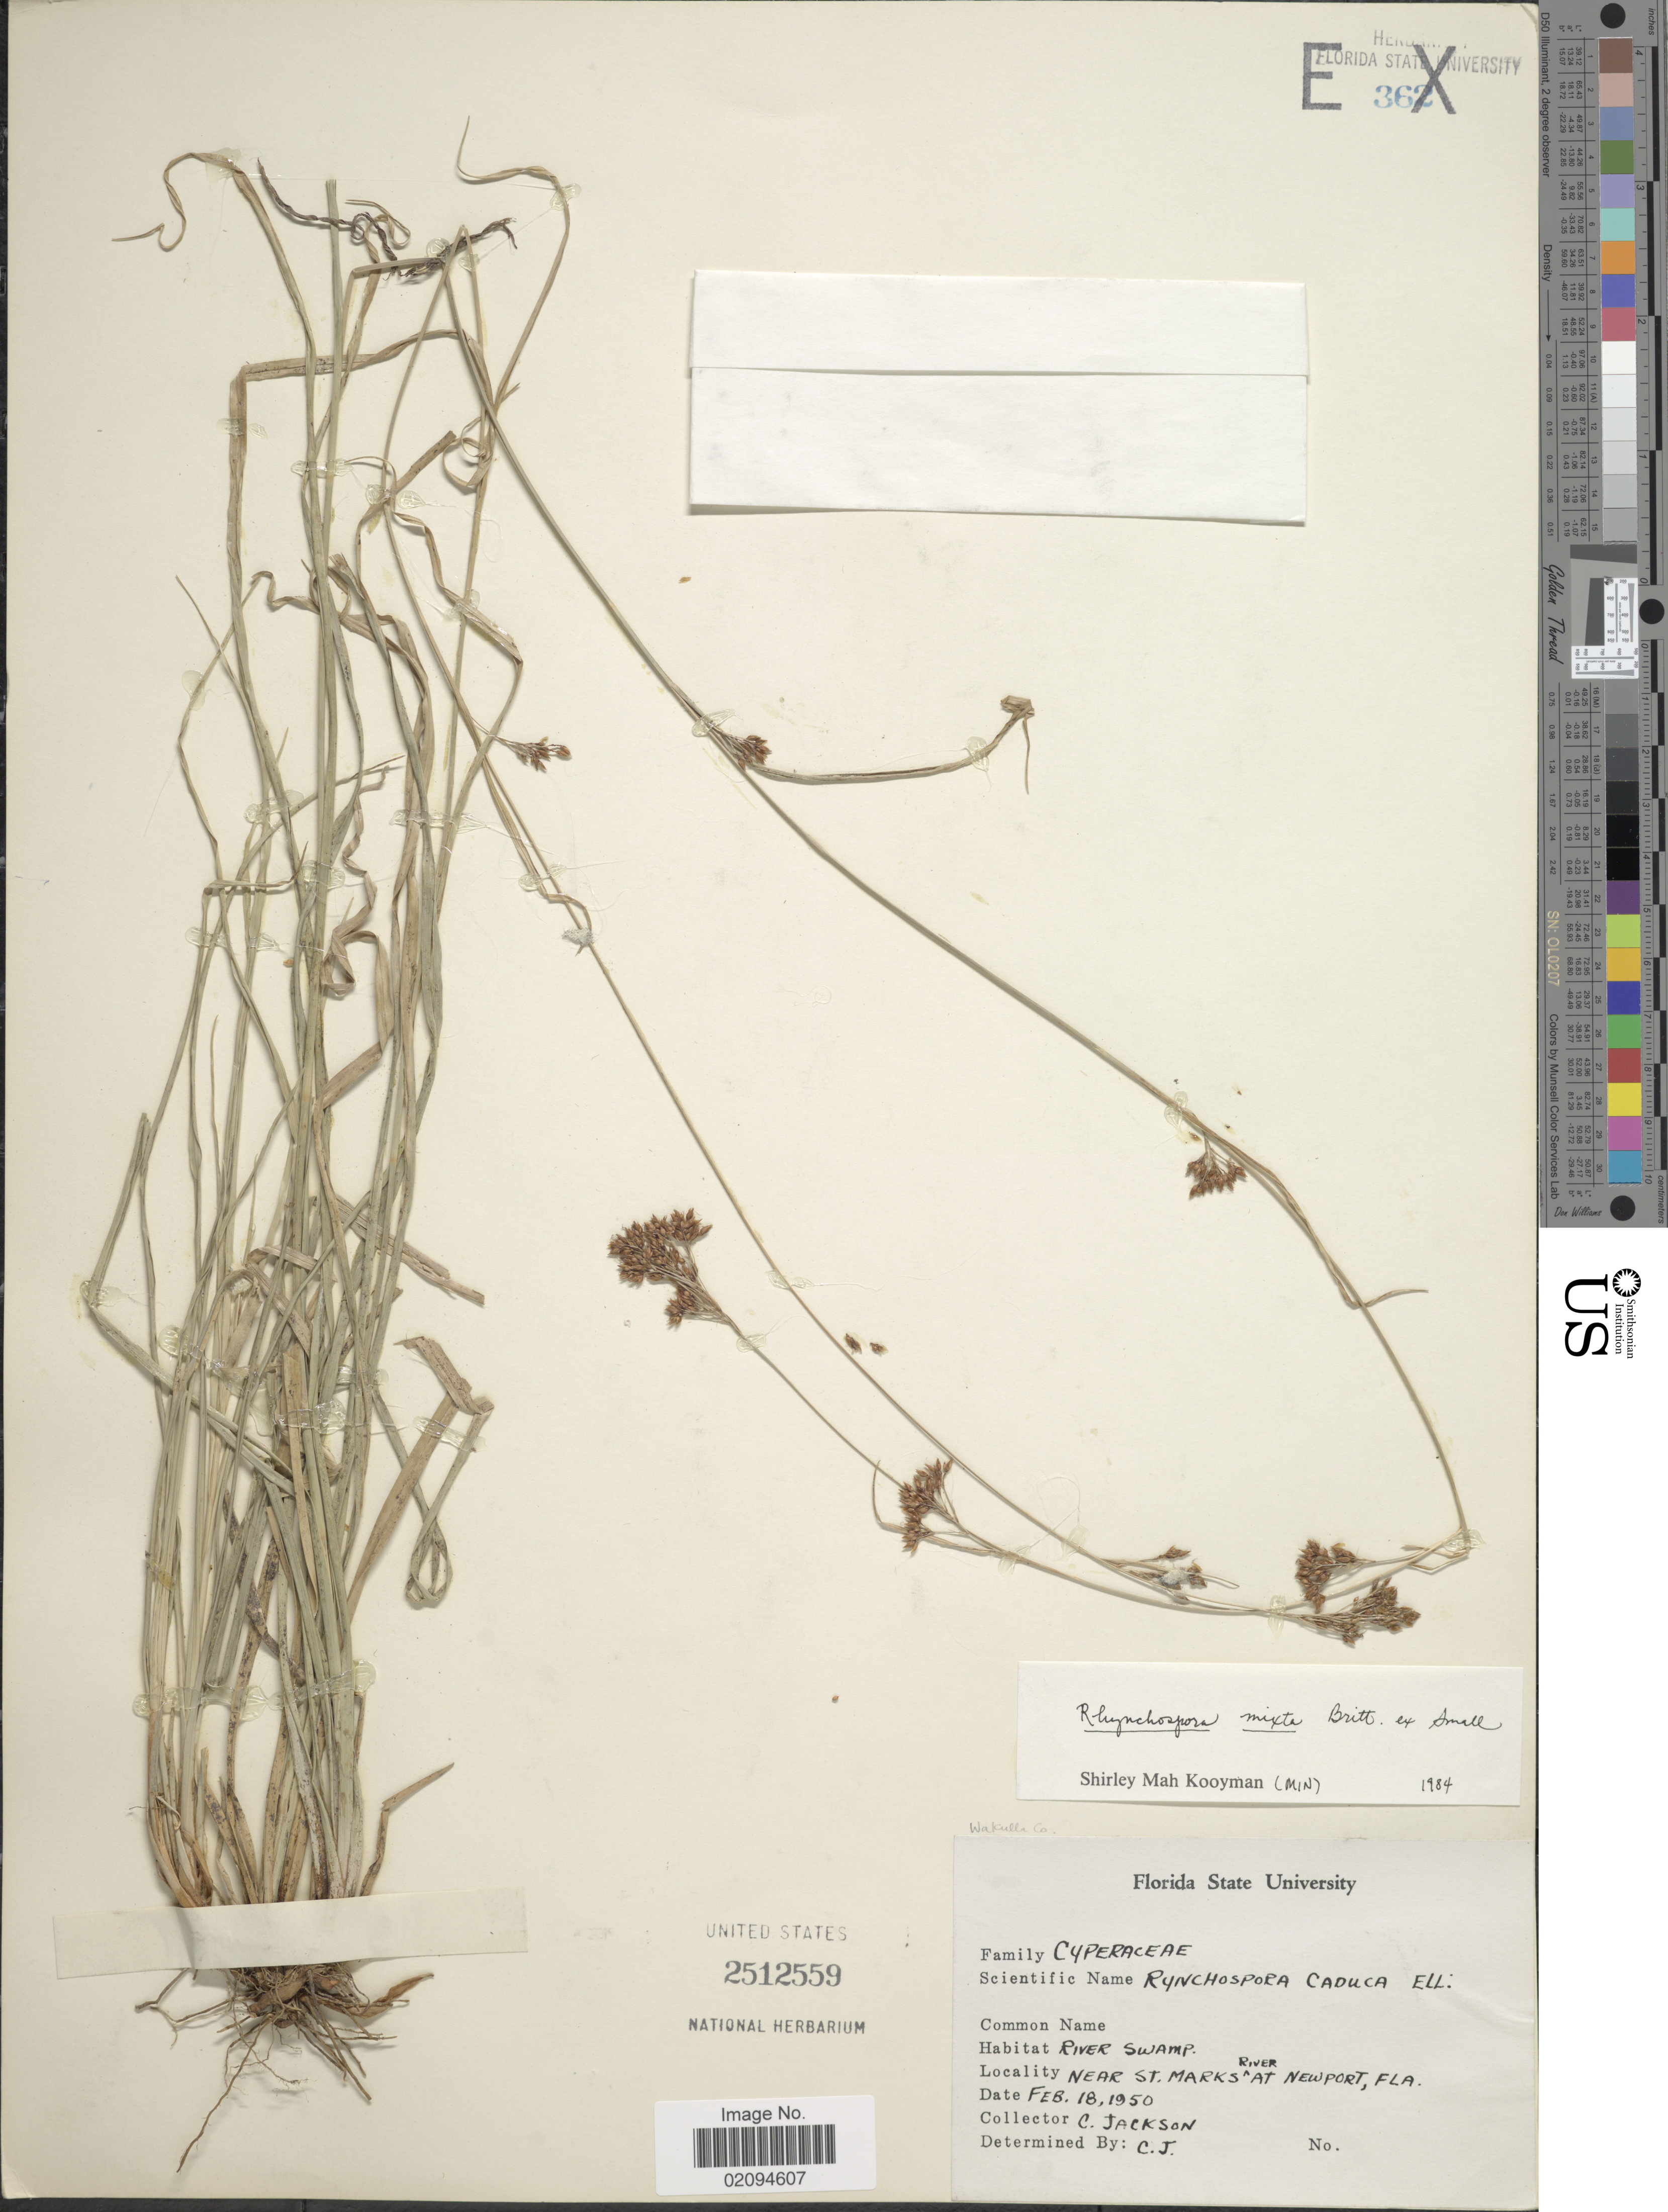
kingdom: Plantae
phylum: Tracheophyta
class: Liliopsida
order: Poales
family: Cyperaceae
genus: Rhynchospora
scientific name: Rhynchospora mixta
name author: Britton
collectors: C. Jackson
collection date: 1950-02-18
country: United States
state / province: Florida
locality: Near St. Marks River at Newport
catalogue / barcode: US 2512559